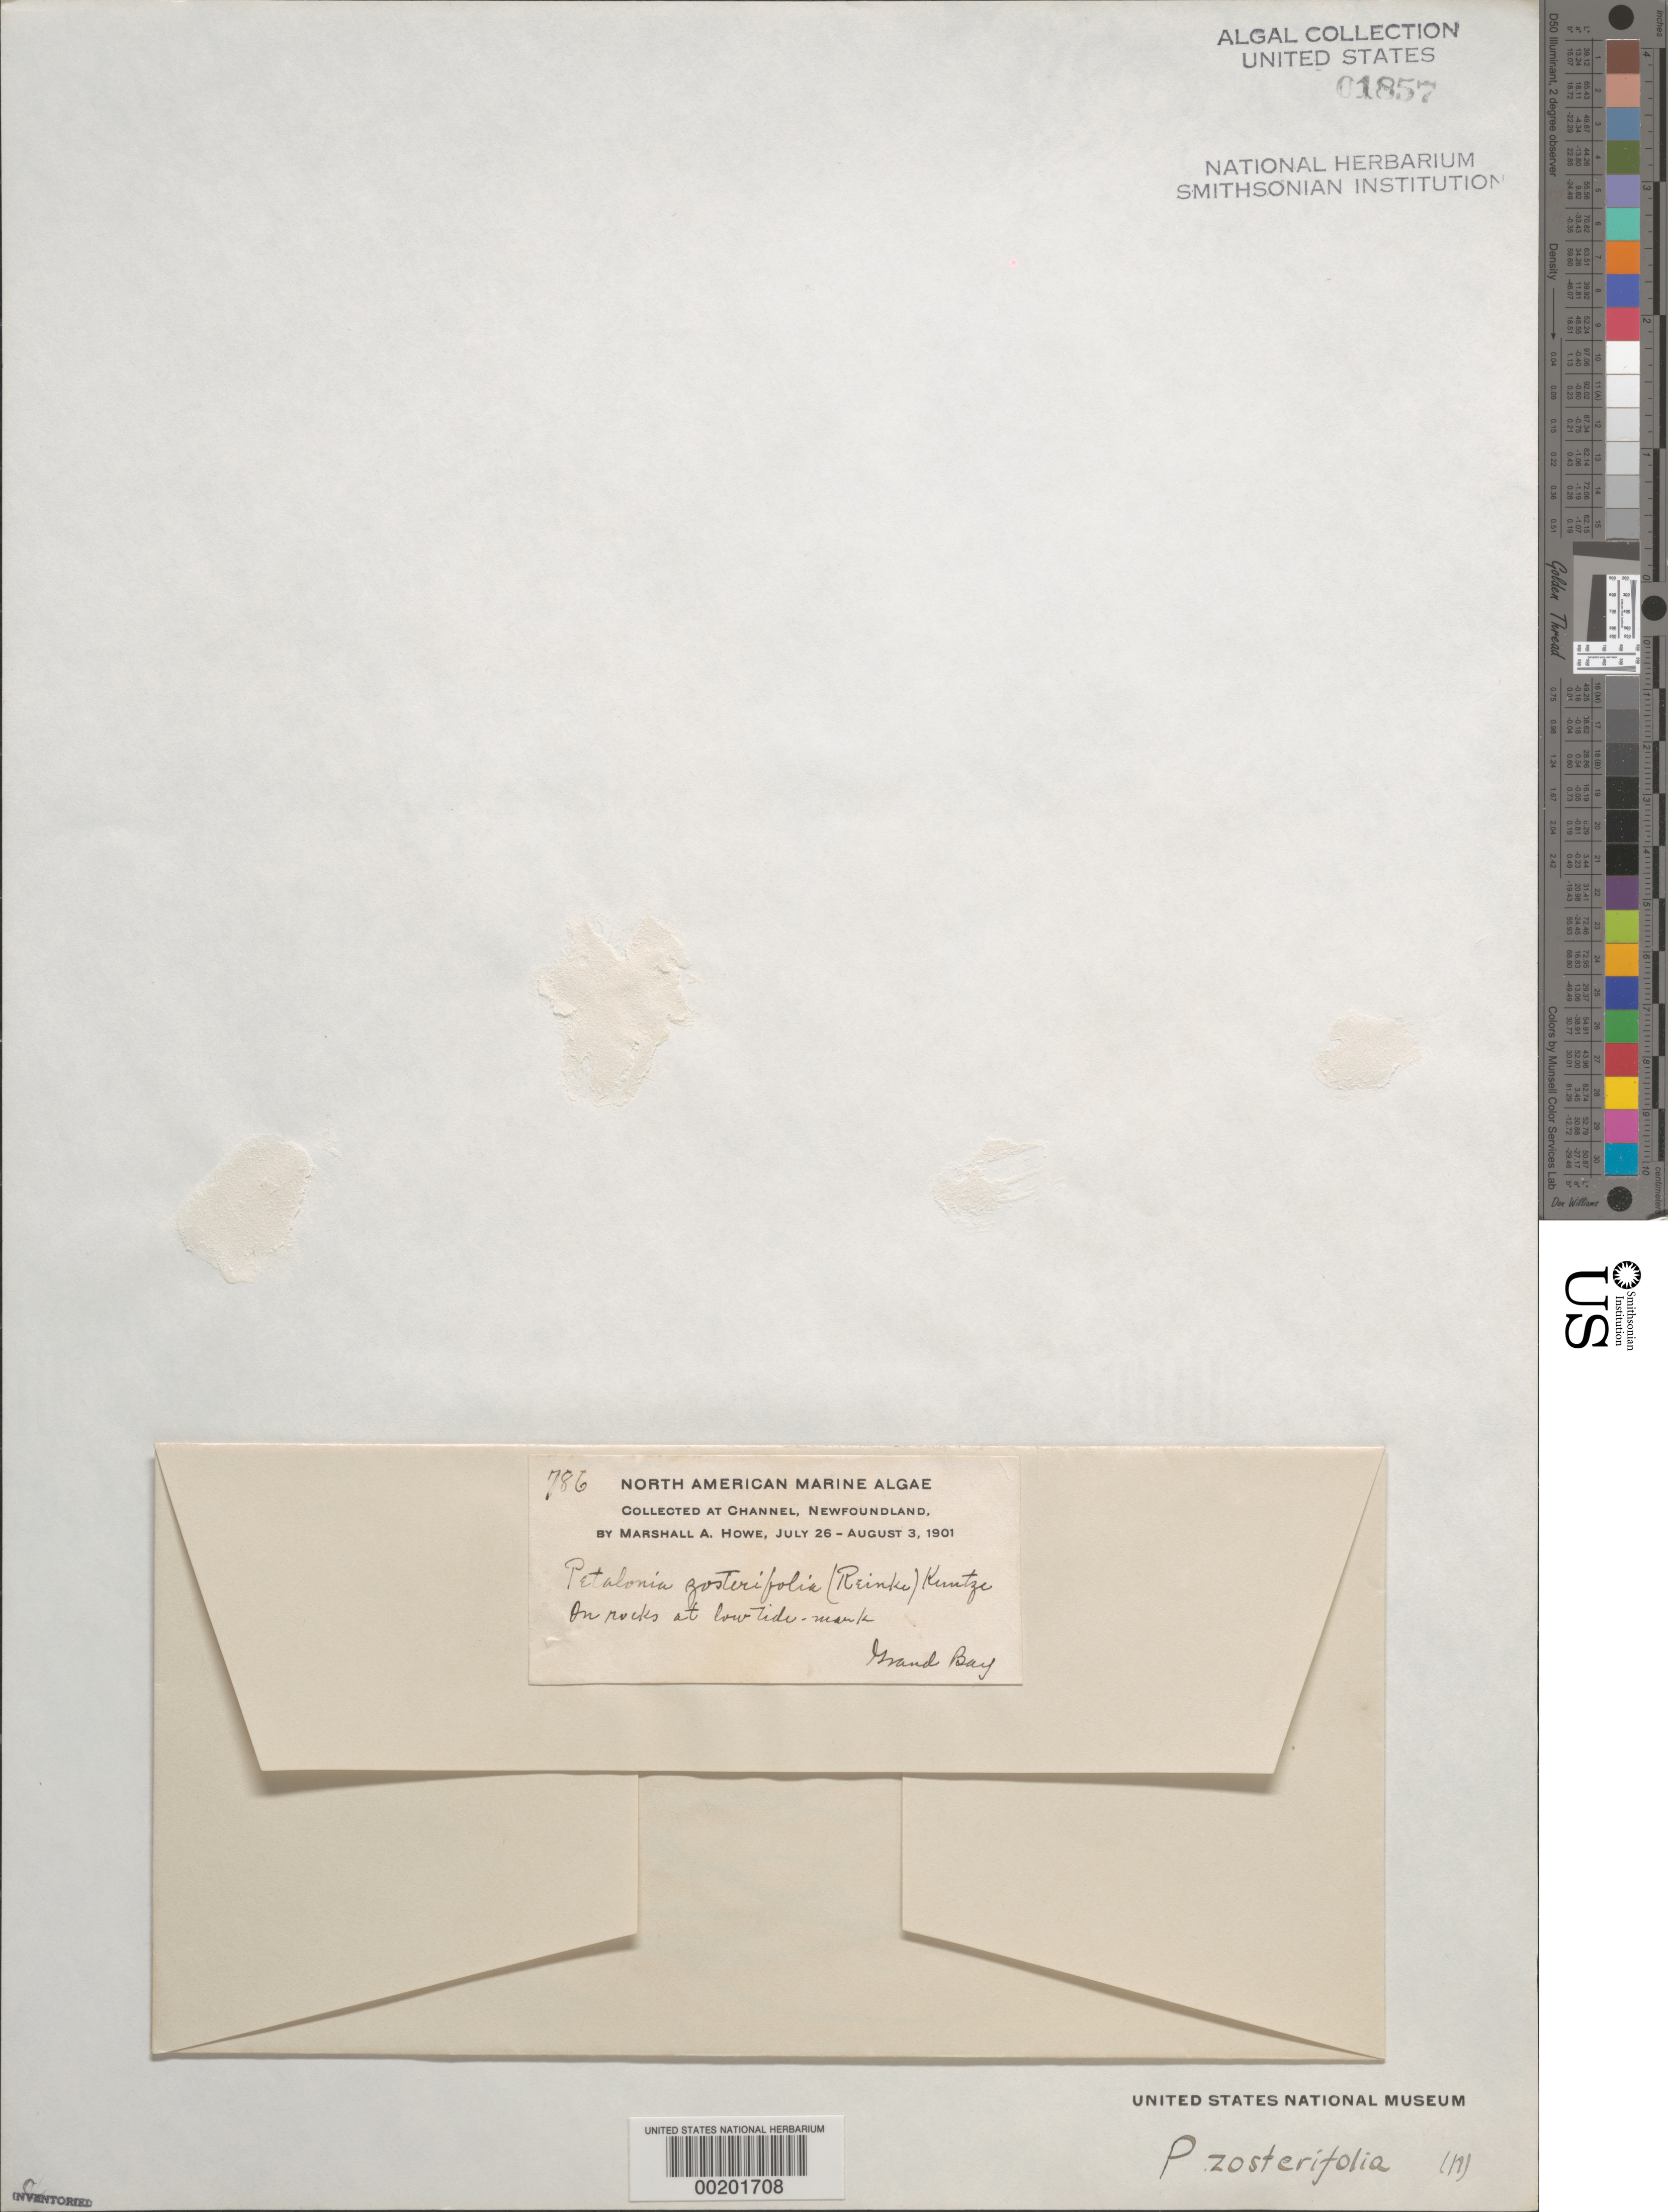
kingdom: Chromista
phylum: Ochrophyta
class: Phaeophyceae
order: Scytosiphonales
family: Scytosiphonaceae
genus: Petalonia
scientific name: Petalonia zosterifolia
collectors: M. A. Howe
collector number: MAH 786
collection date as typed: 26 Jul 1901 TO 03 Aug 1901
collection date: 1901-07-26/1901-08-03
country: Canada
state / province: Newfoundland and Labrador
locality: Grand Bay, Channel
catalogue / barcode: US 1857